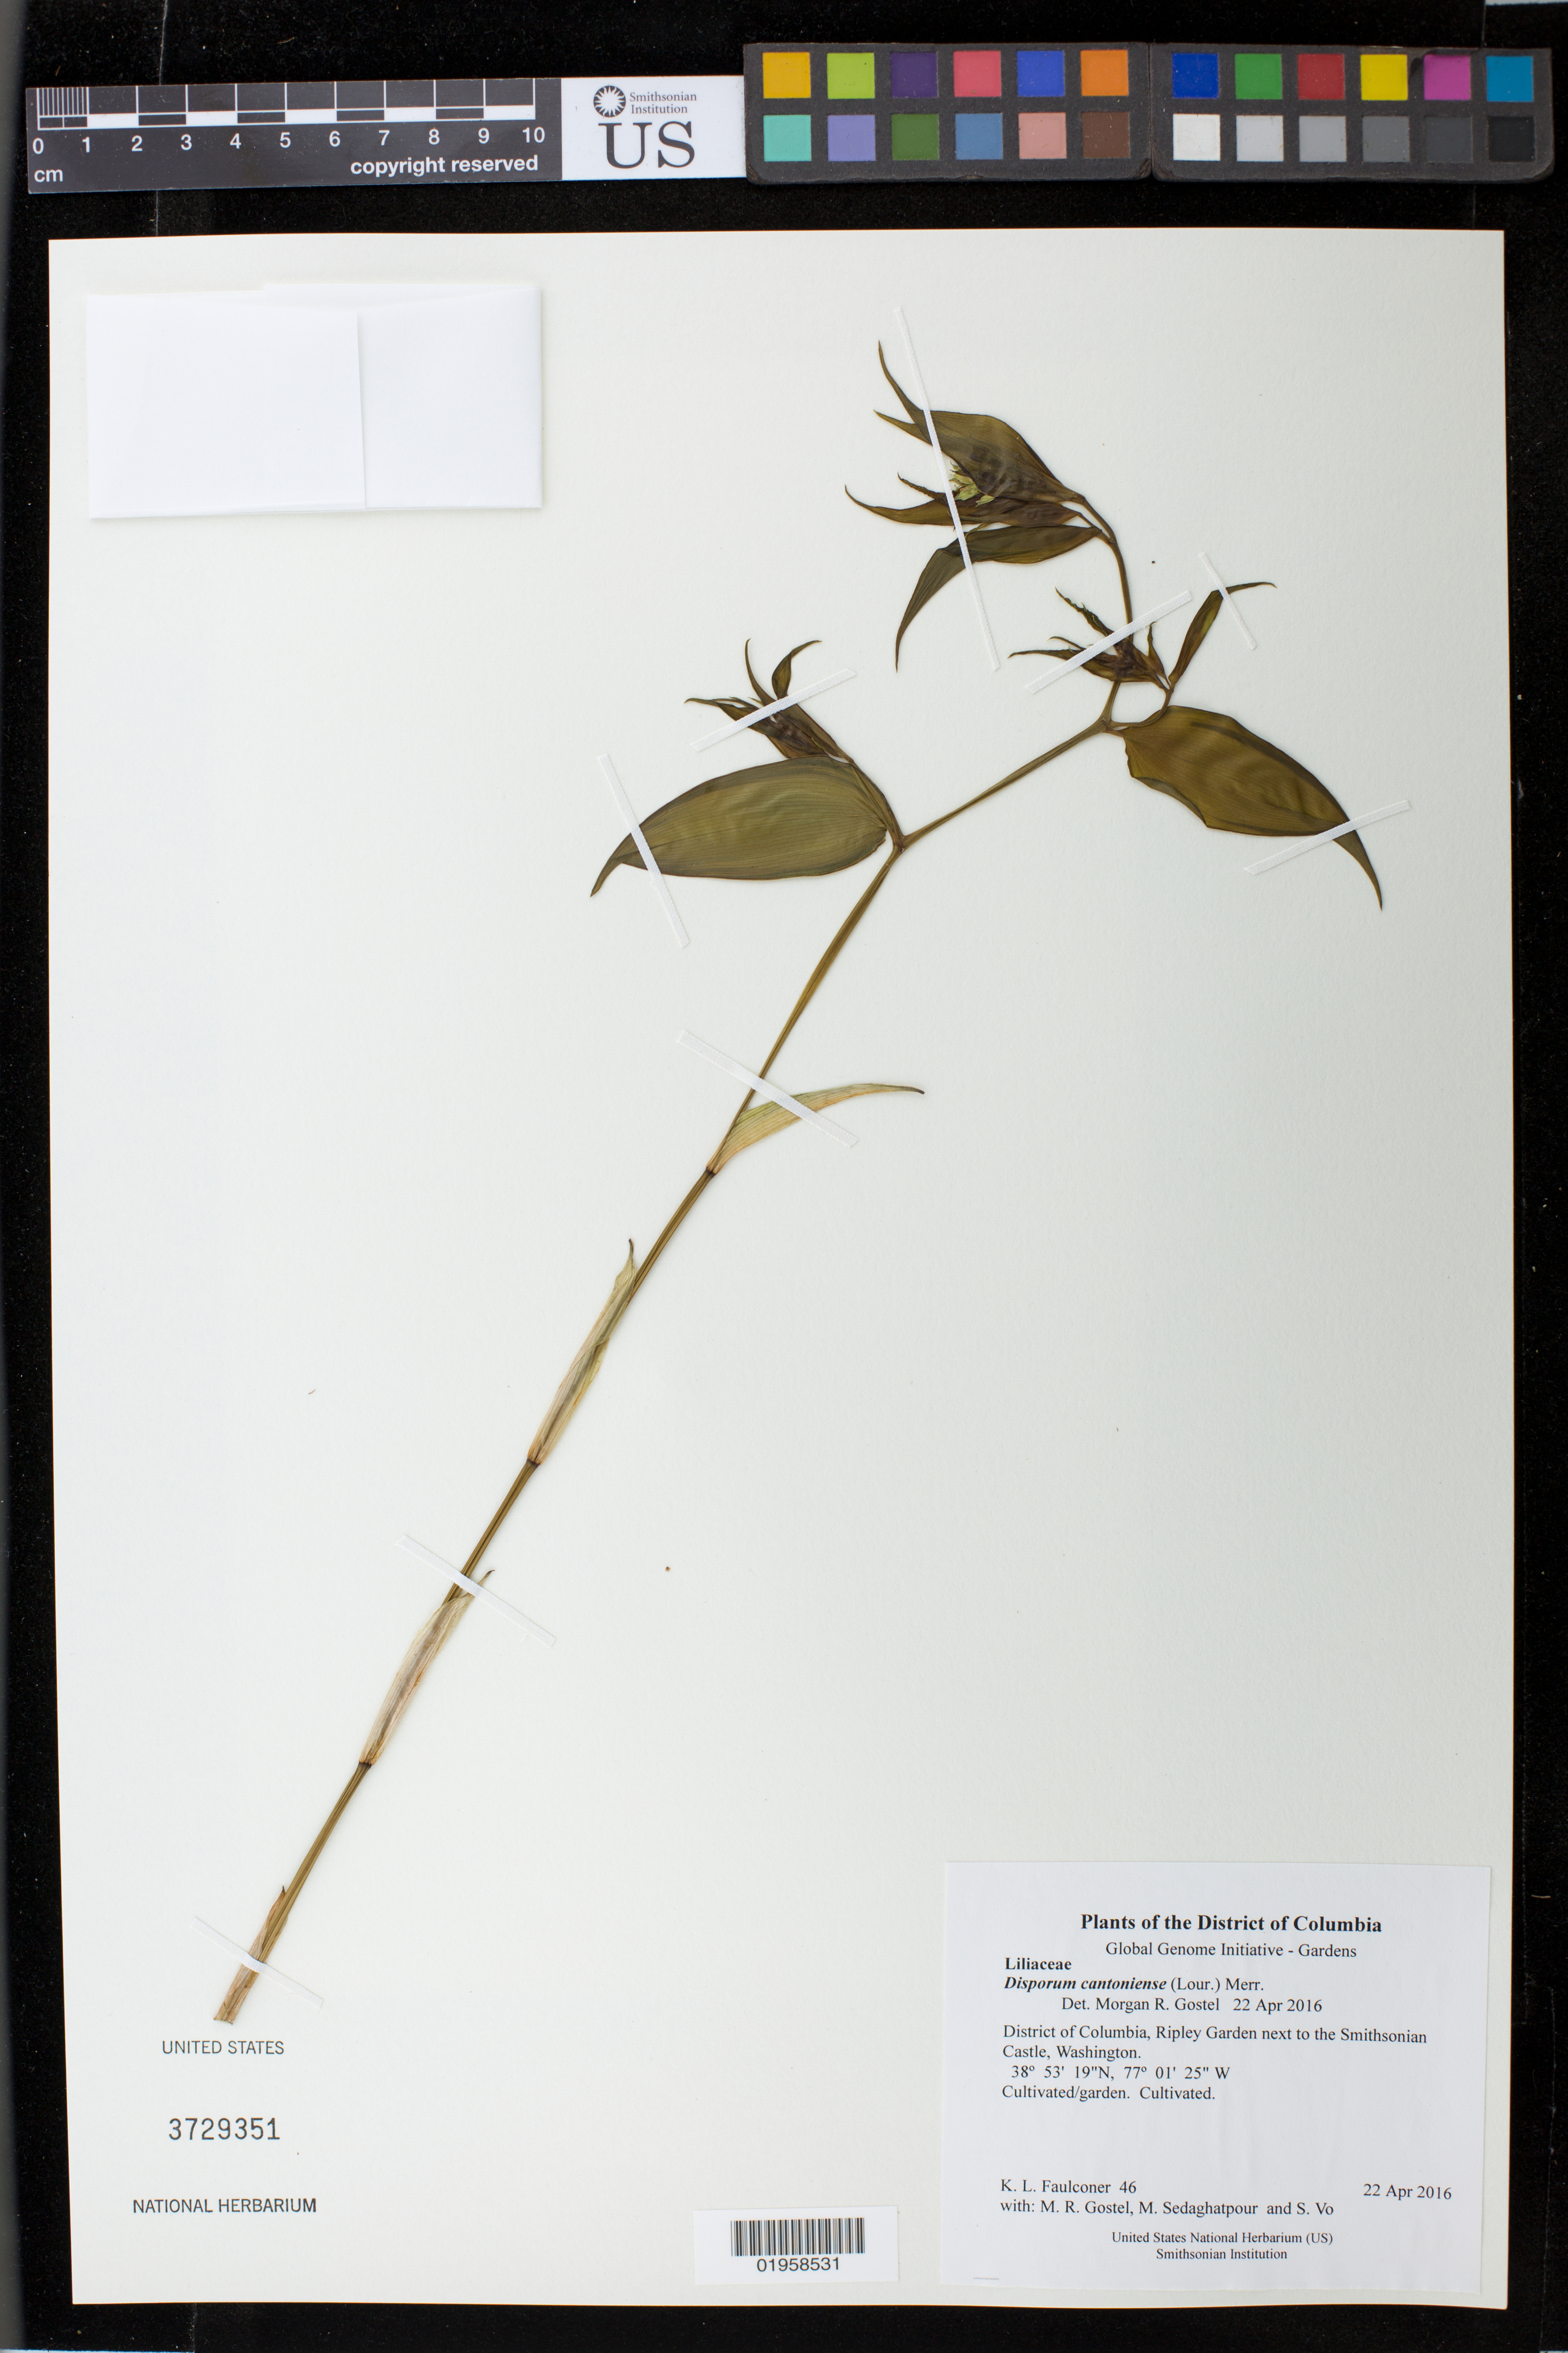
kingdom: Plantae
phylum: Tracheophyta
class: Liliopsida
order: Liliales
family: Colchicaceae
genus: Disporum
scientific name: Disporum cantoniense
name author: (Lour.) Merr.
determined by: Gostel, Morgan R., (BRIT), Botanical Research Institute of Texas (UNITED STATES)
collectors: K. L. Faulconer, M. R. Gostel, M. Sedaghatpour & S. Vo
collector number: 46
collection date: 2016-04-22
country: United States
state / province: District of Columbia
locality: Ripley Garden next to the Smithsonian Castle, Washington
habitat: Cultivated/garden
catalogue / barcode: US 3729351